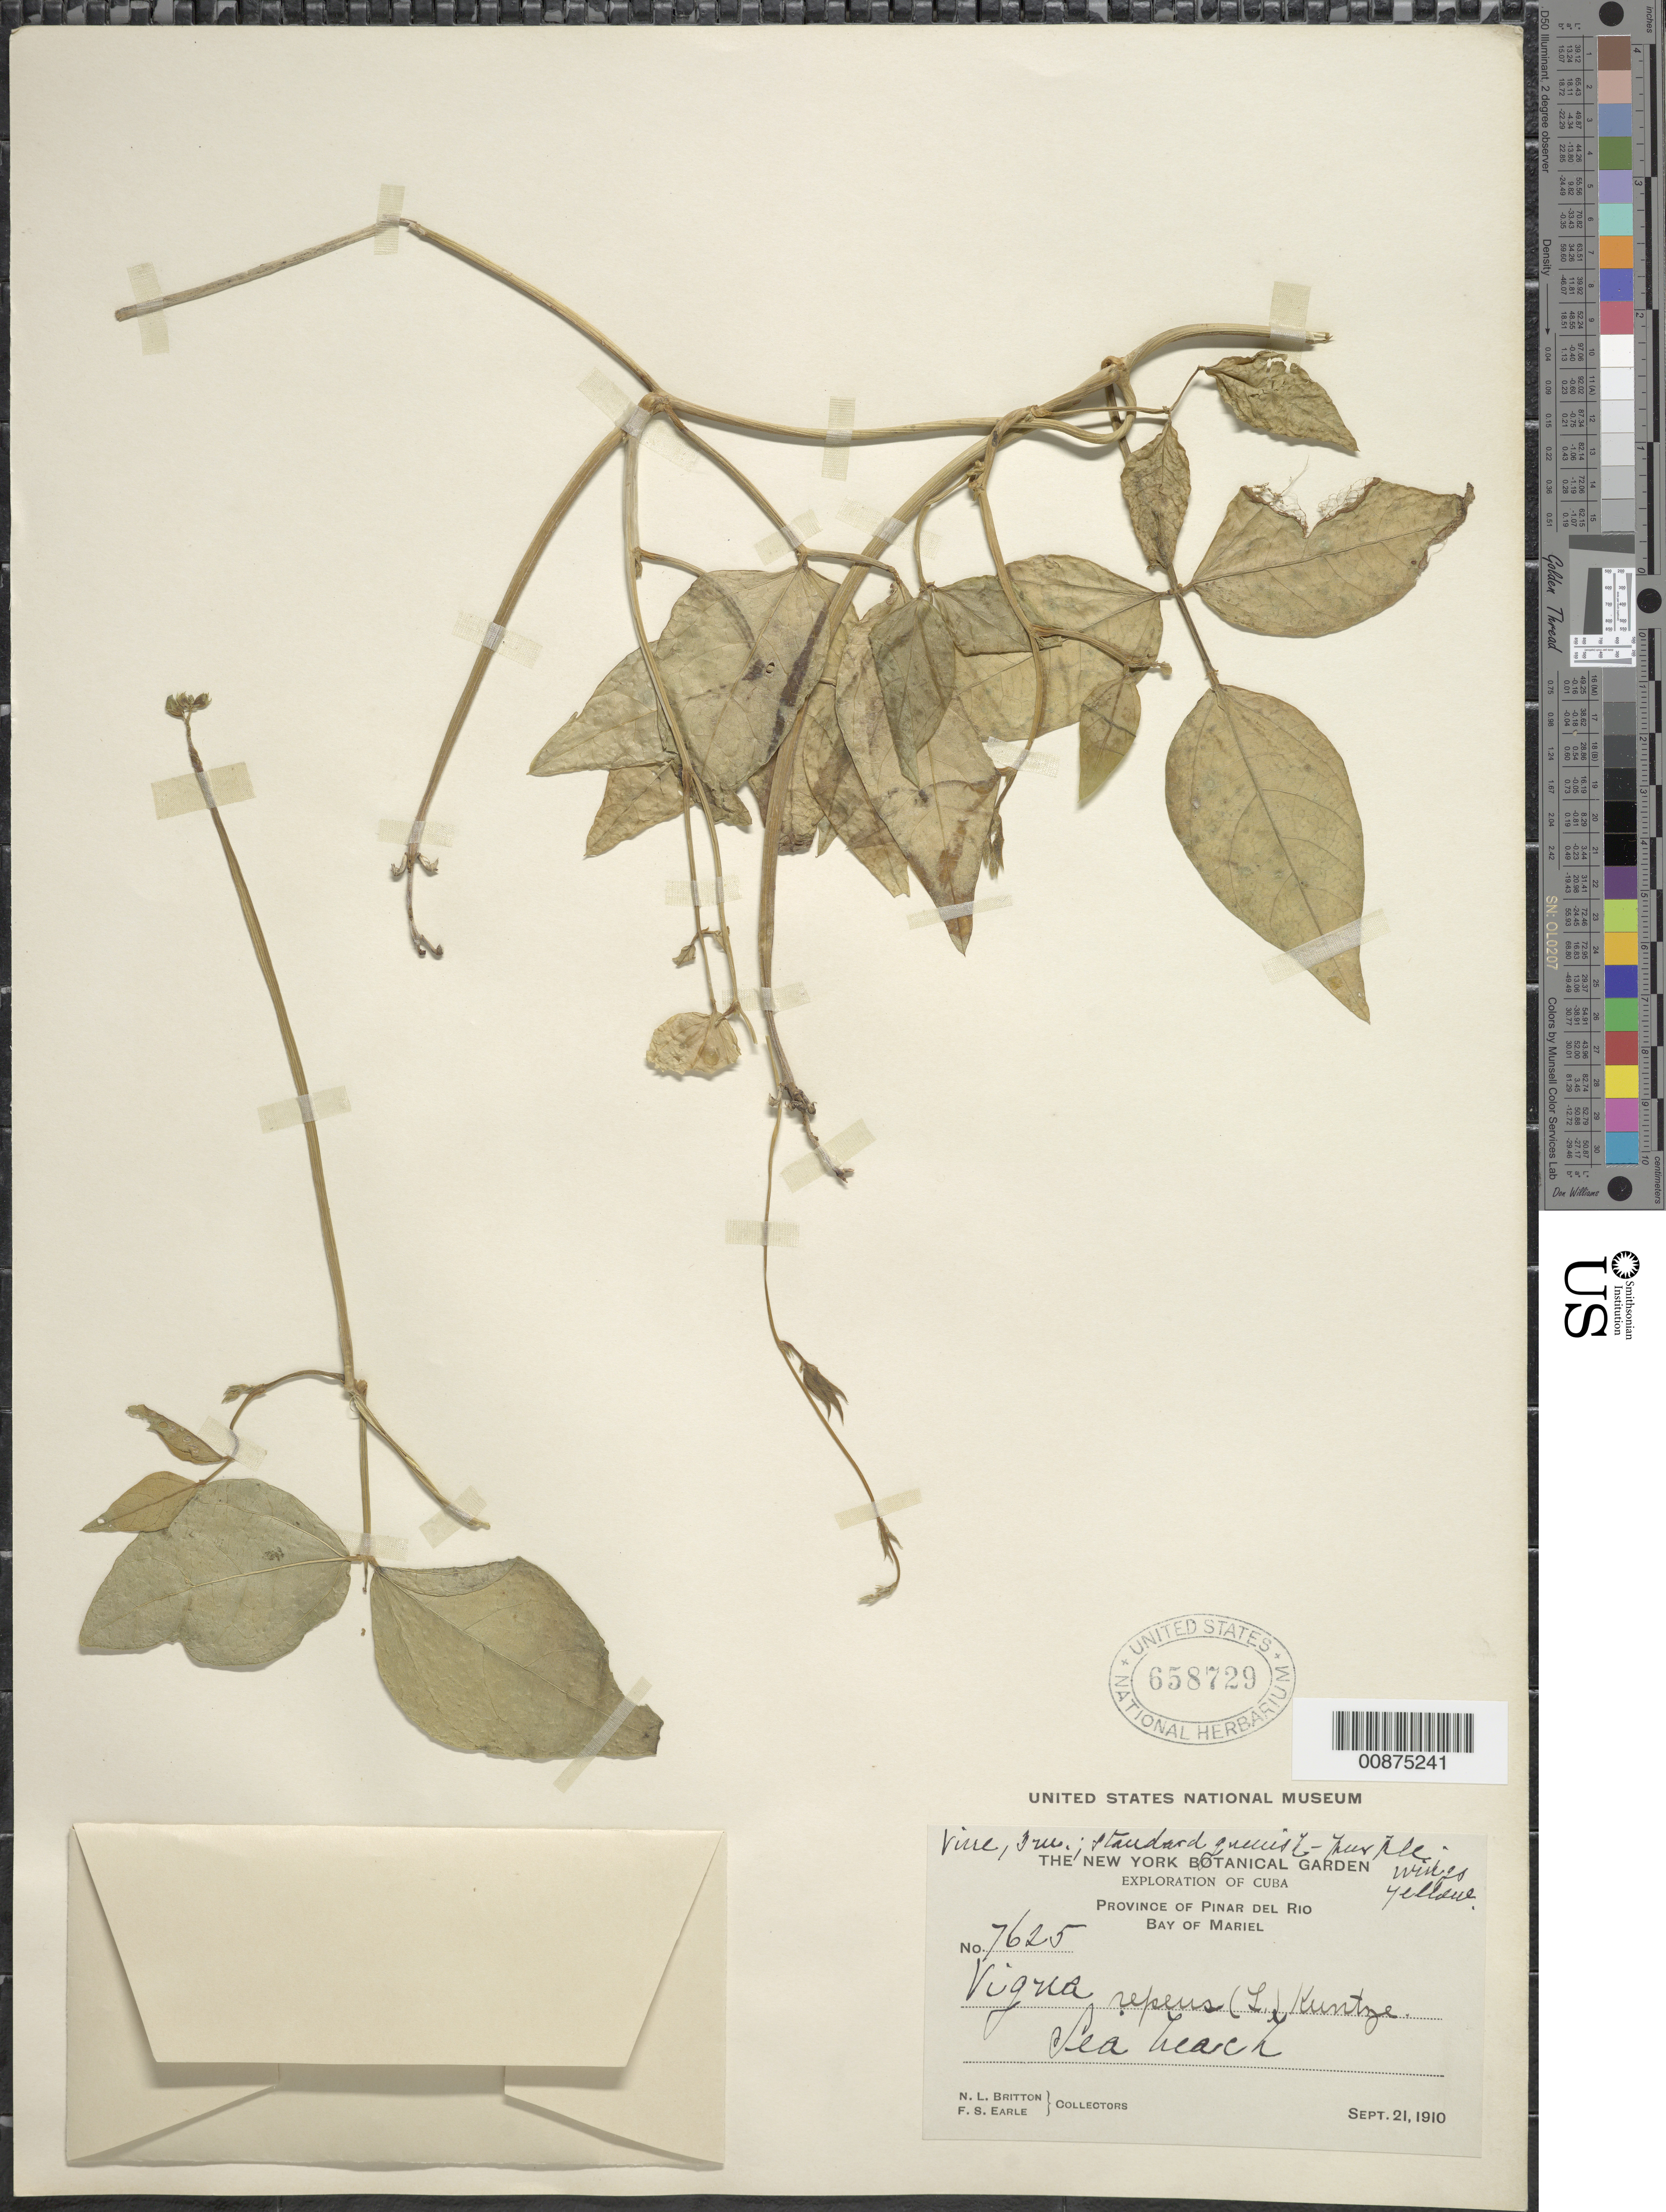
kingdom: Plantae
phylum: Tracheophyta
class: Magnoliopsida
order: Fabales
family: Fabaceae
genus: Vigna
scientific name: Vigna luteola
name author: (Jacq.) Benth.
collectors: N. Britton & F. S. Earle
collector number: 7625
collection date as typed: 21 Sep 1910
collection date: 1910-09-21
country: Cuba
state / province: Pinar del Rio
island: Cuba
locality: Bay of Mariel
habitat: Sea beach.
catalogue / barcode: US 658729